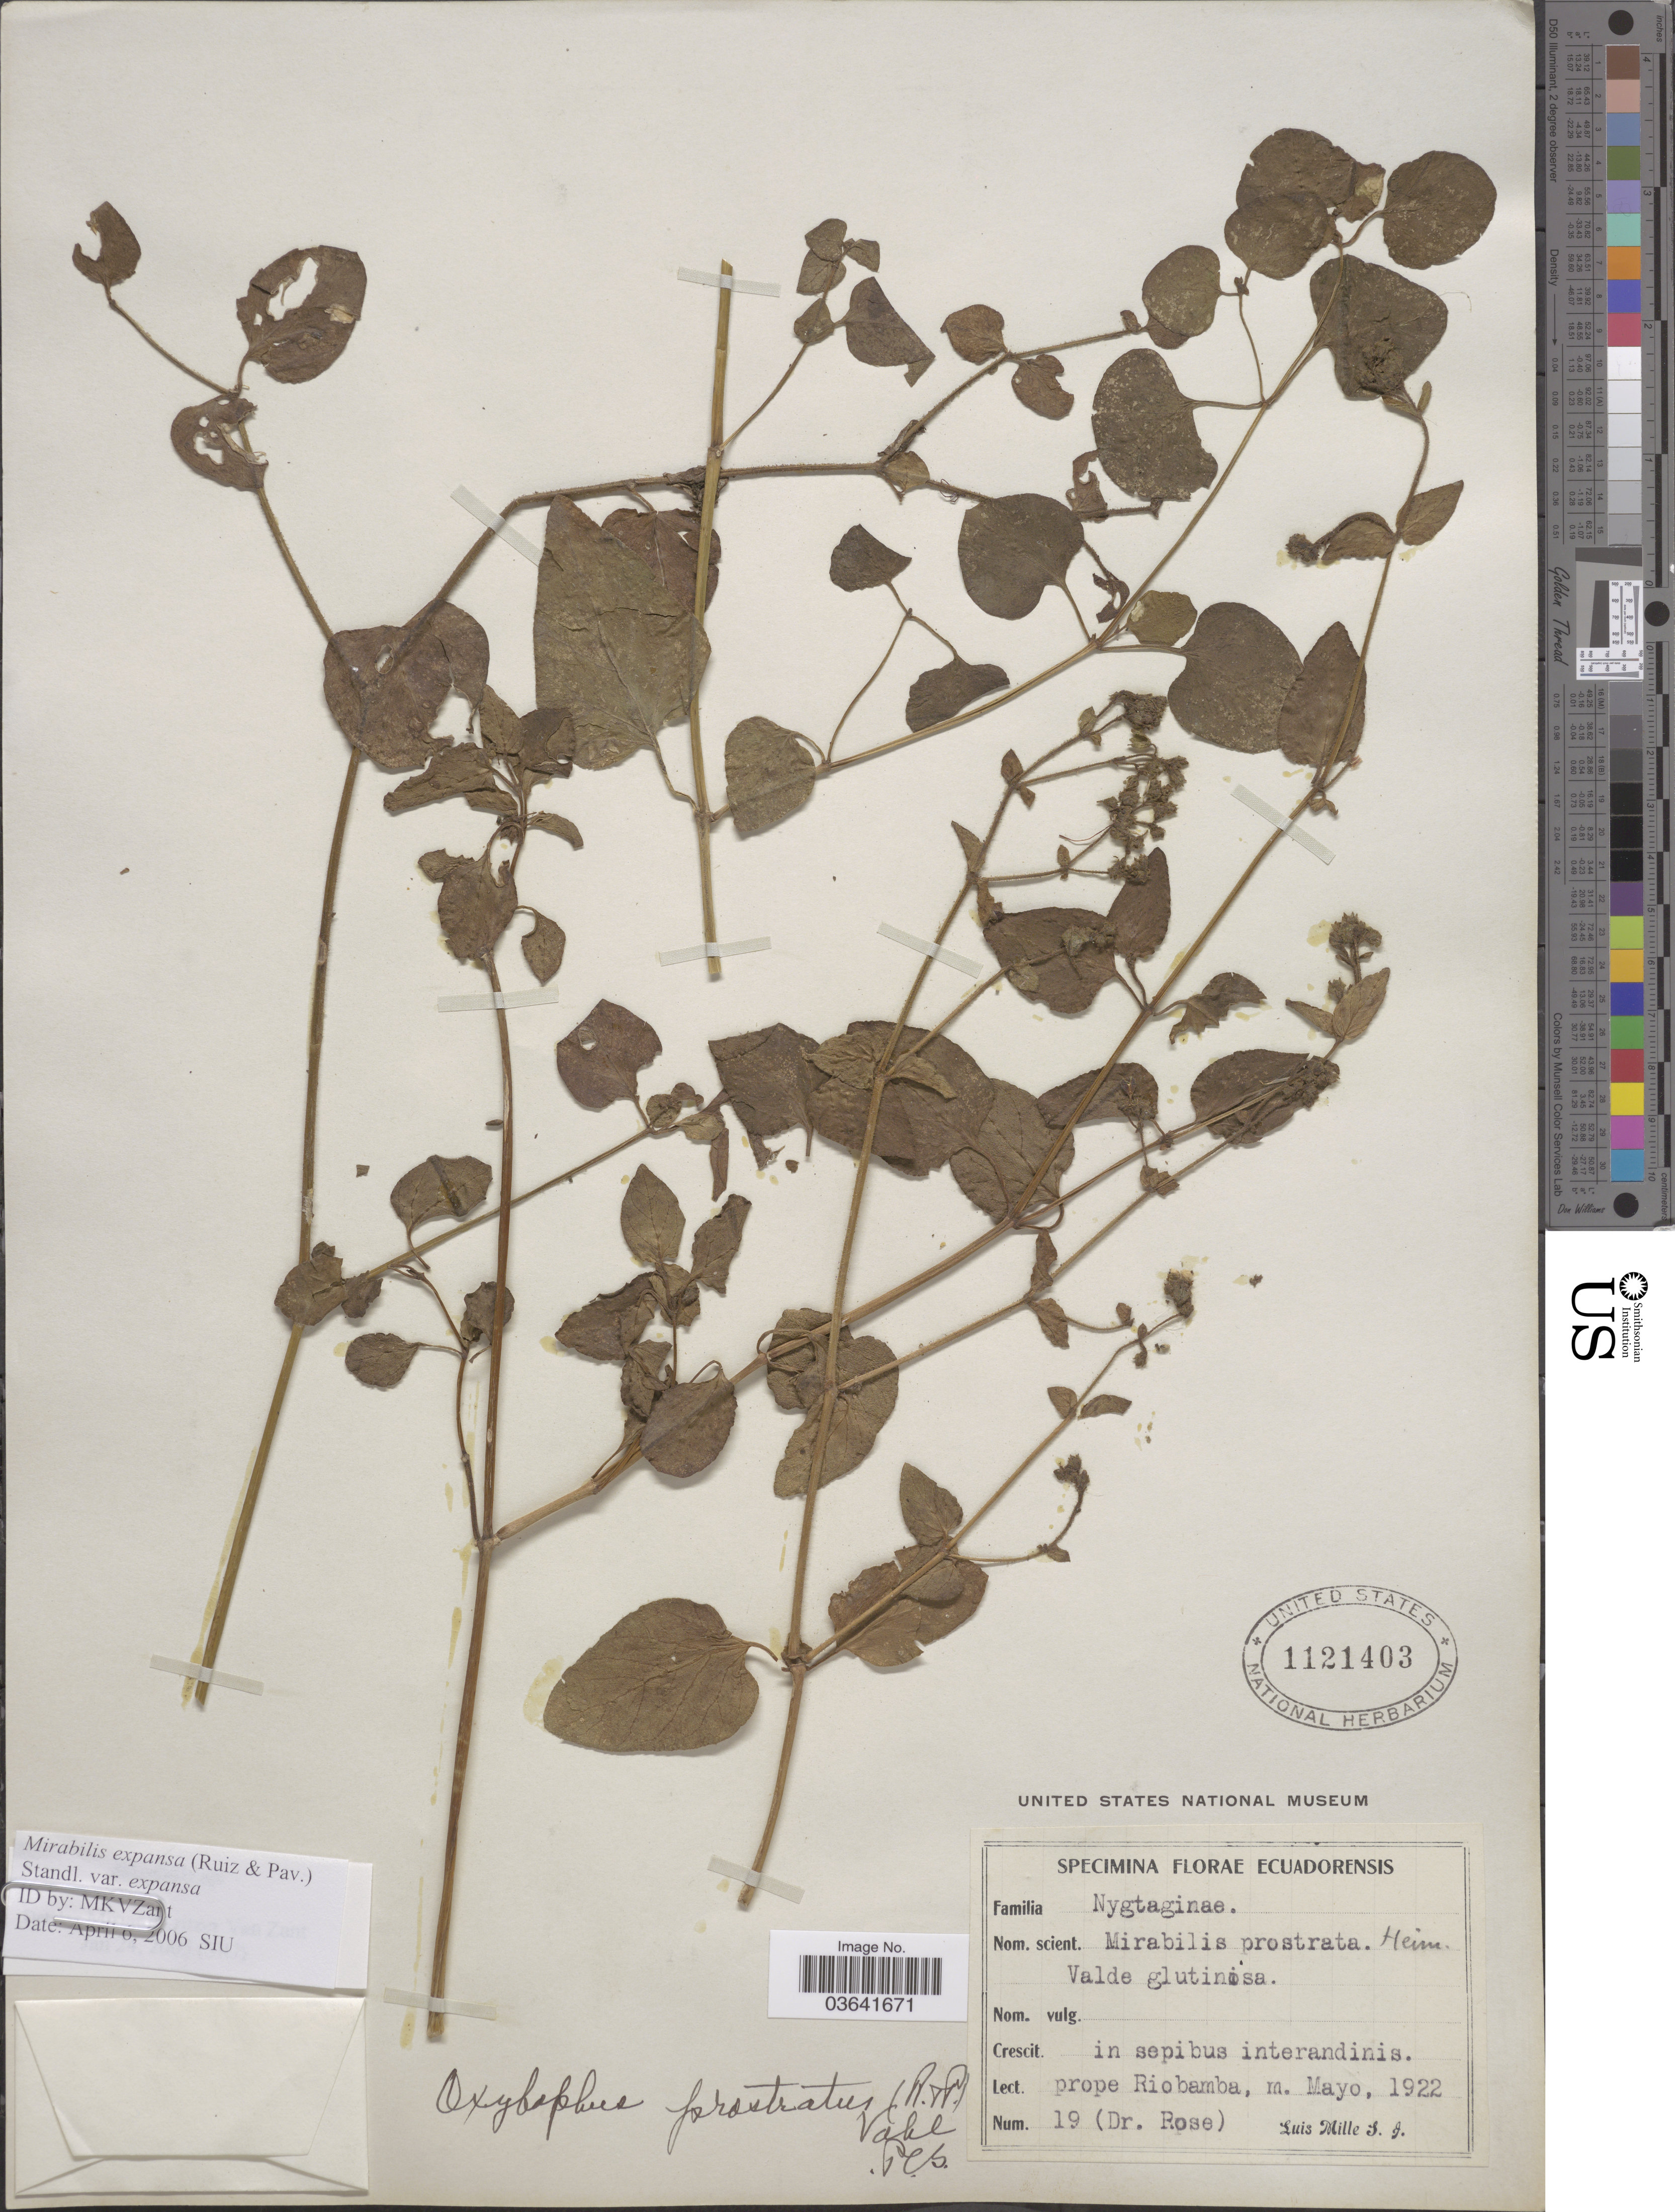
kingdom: Plantae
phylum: Tracheophyta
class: Magnoliopsida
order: Caryophyllales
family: Nyctaginaceae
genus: Mirabilis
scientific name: Mirabilis expansa var. expansa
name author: (Ruiz & Pav.) Standl.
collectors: -- Rose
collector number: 19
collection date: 1922-05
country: Ecuador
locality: Prope Riobamba.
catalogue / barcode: US 1121403